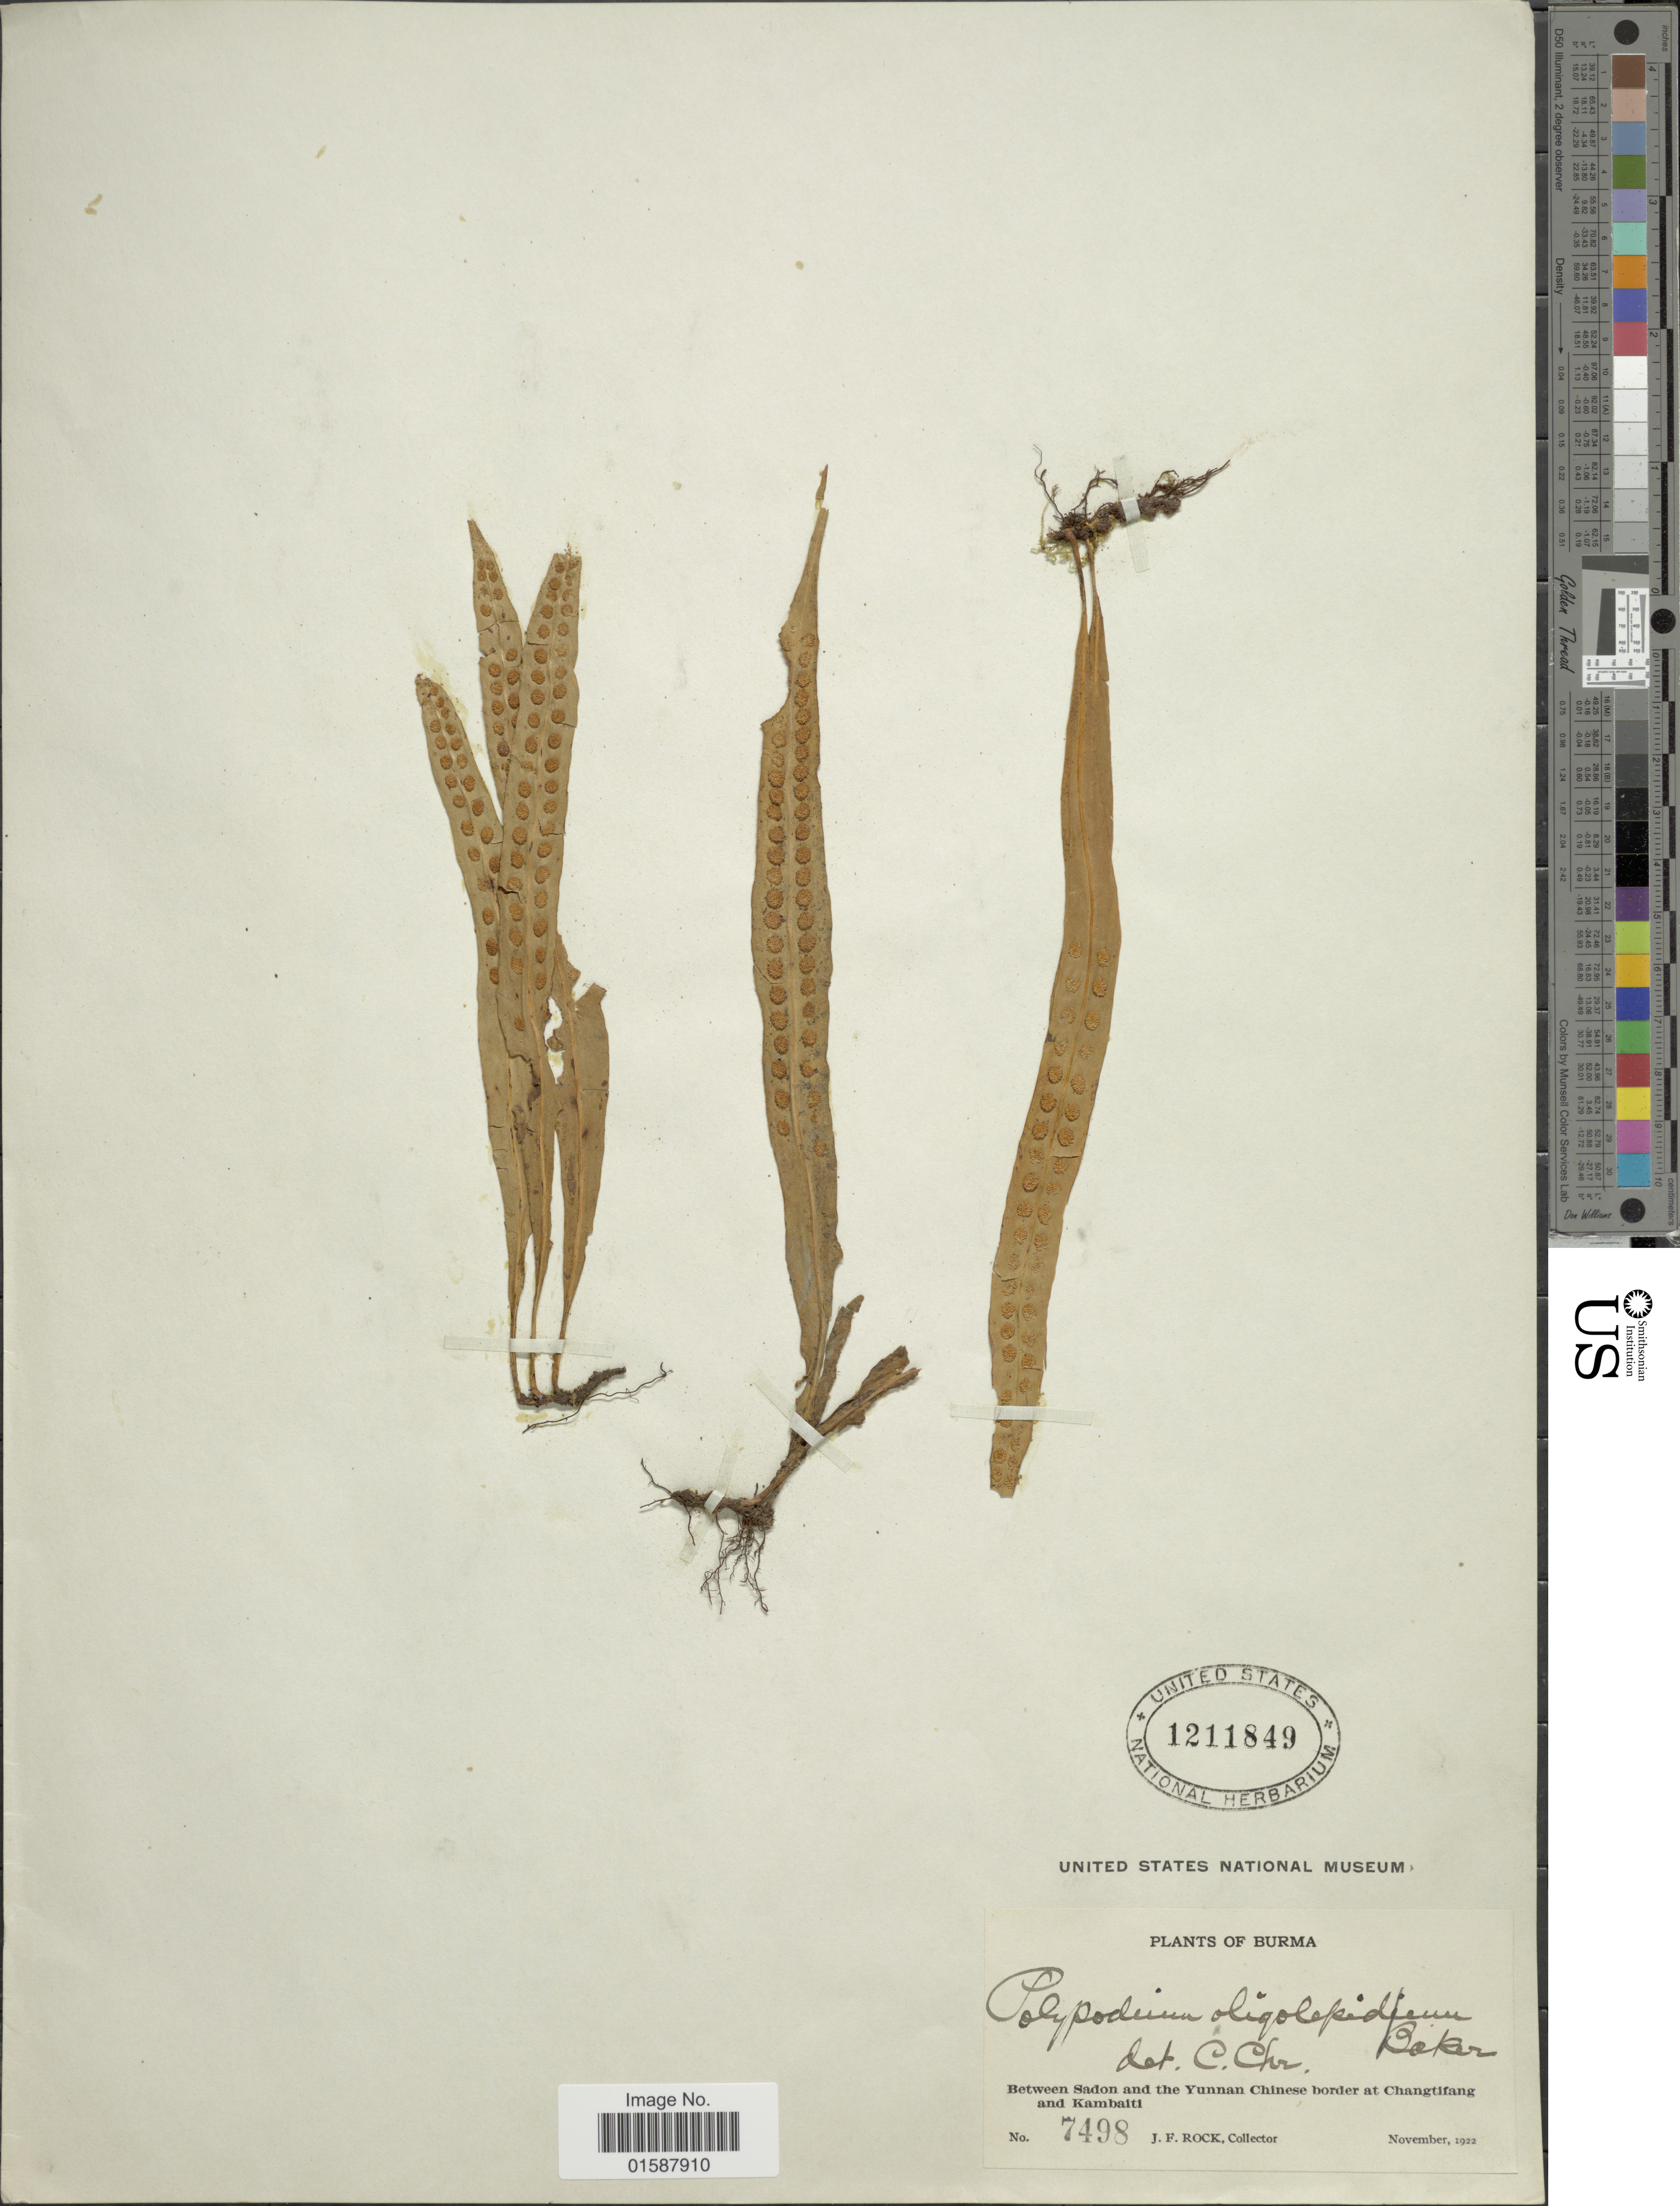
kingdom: Plantae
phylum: Tracheophyta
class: Polypodiopsida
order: Polypodiales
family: Polypodiaceae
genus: Lepisorus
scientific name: Lepisorus oligolepidus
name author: (Baker) Ching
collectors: J. Rock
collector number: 7498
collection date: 1922-11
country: Myanmar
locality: Burma. Between Sadon and the Yunnan Chinese border at Changtifang and Kambaiti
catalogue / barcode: US 1211849